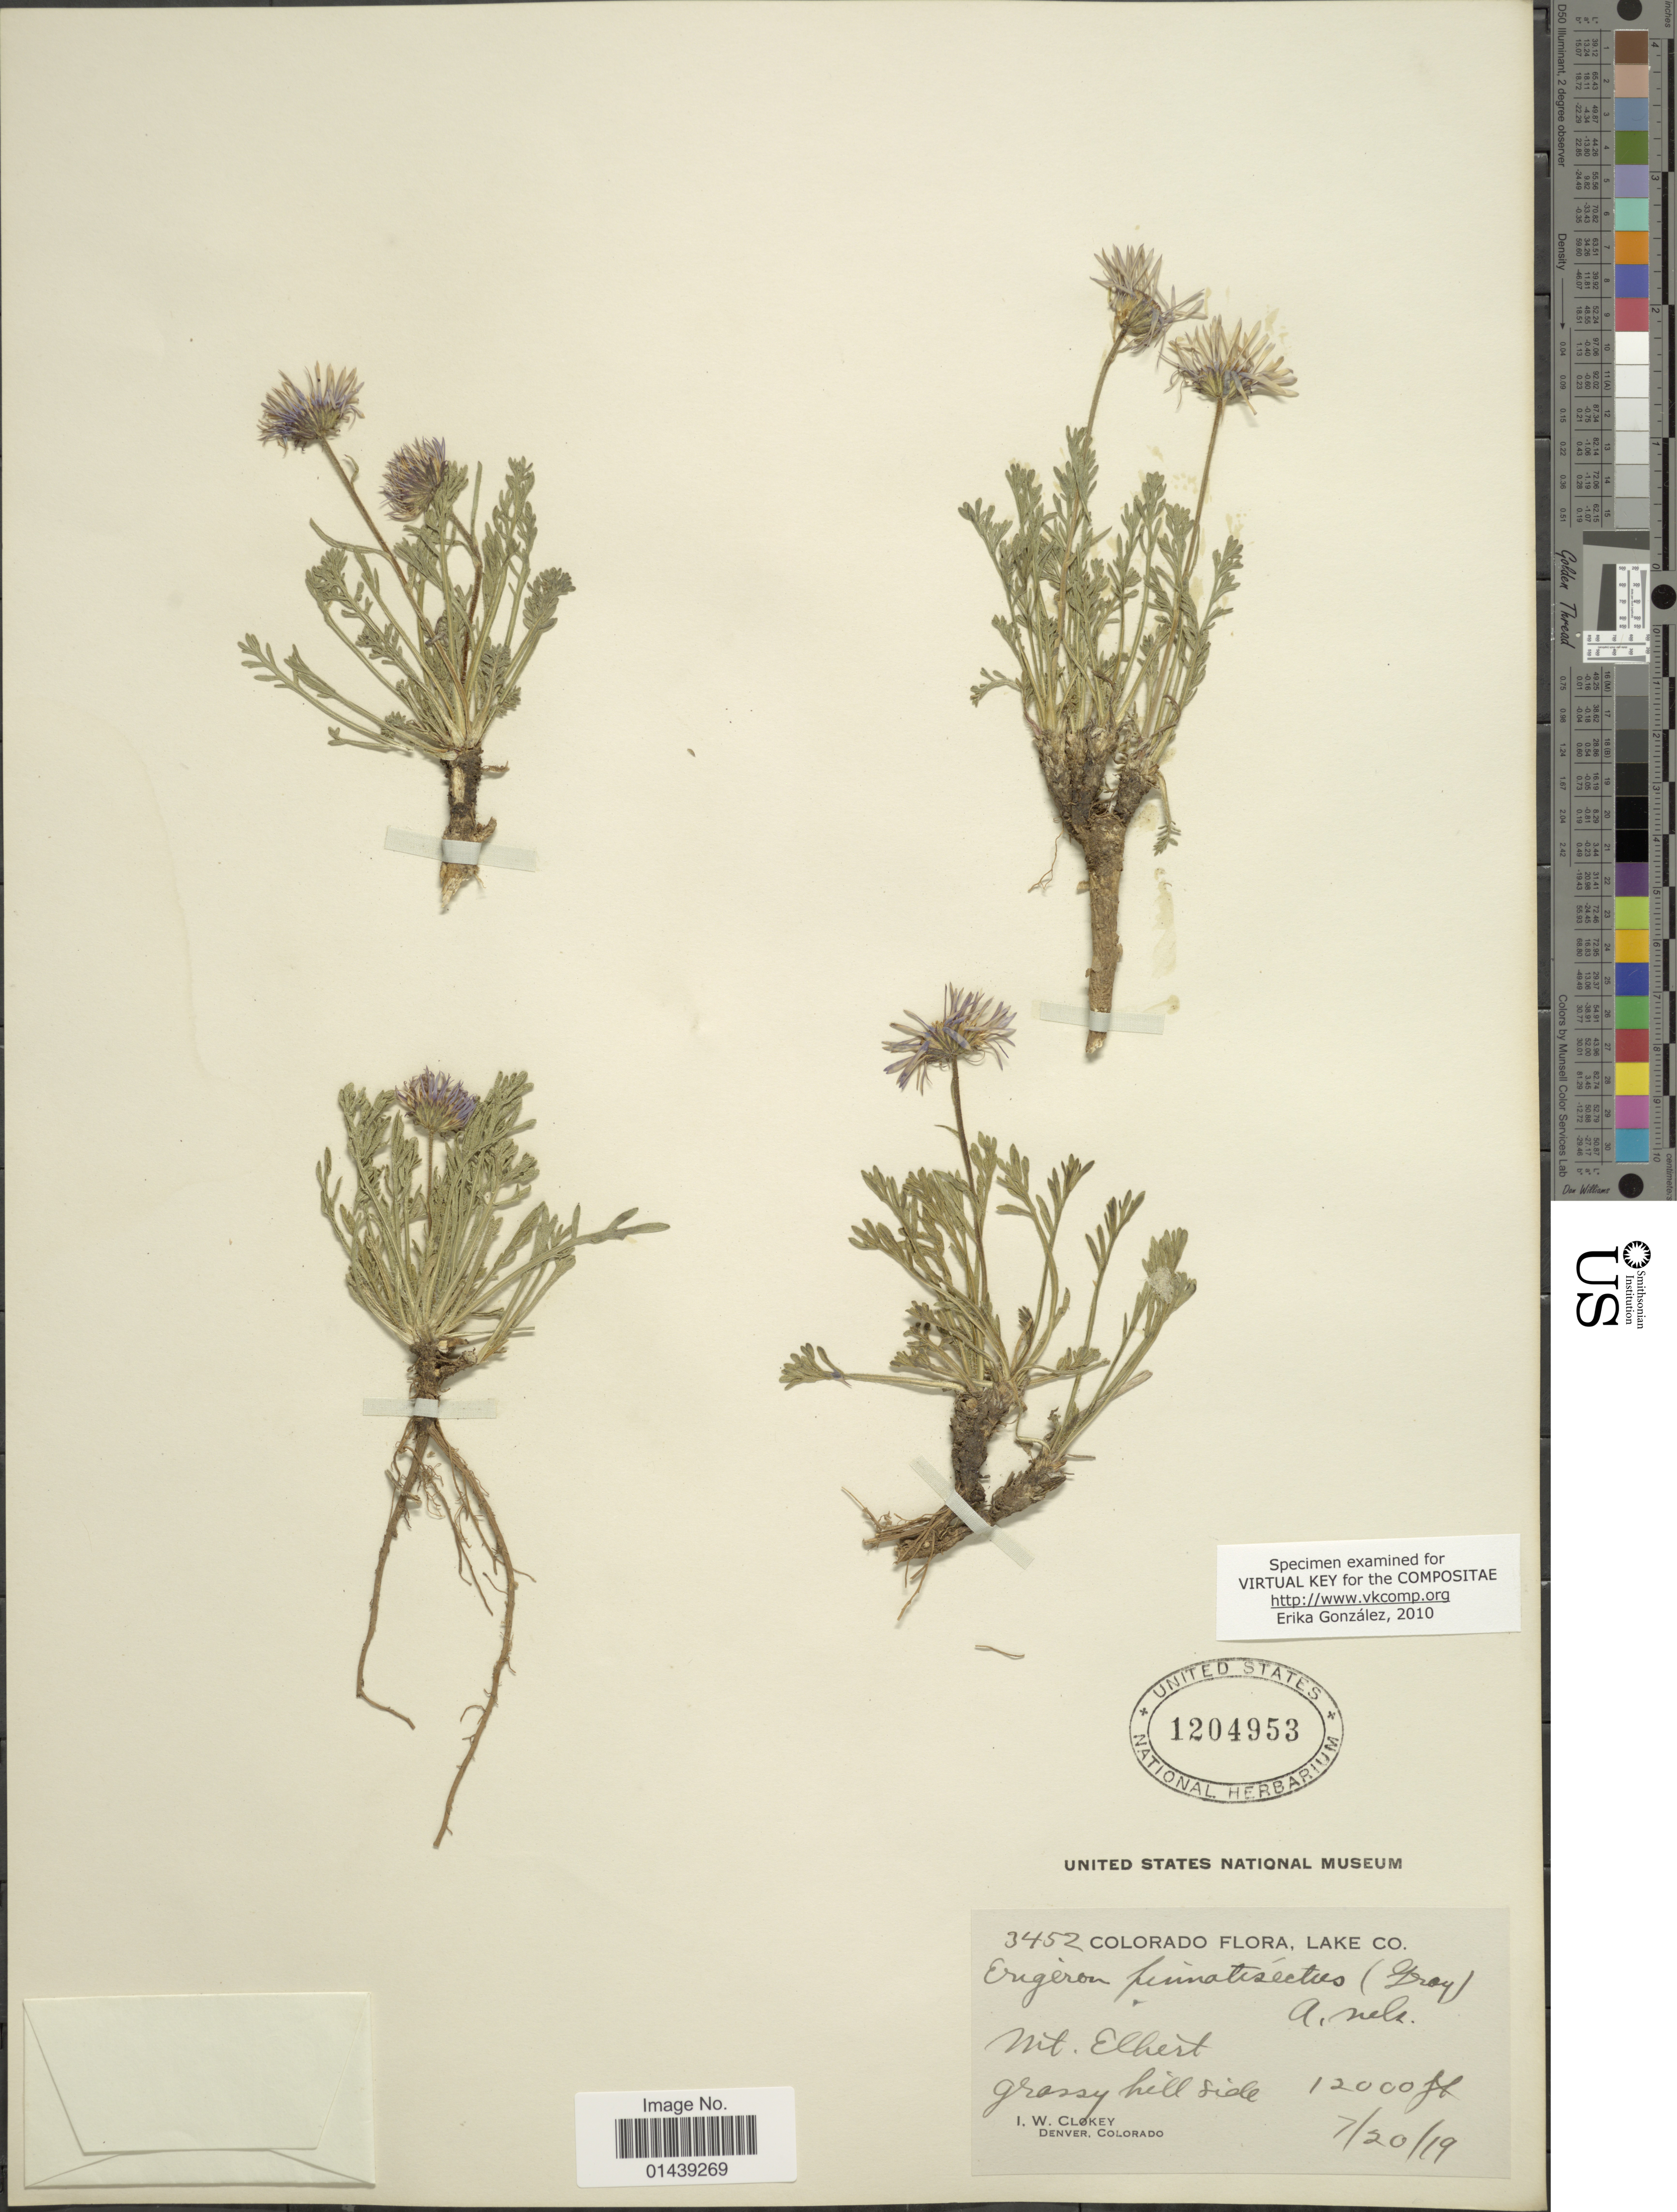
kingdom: Plantae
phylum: Tracheophyta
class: Magnoliopsida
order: Asterales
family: Asteraceae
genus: Erigeron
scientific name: Erigeron pinnatisectus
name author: (A. Gray) A. Nelson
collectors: I. W. Clokey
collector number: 3452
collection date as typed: Transcribed d/m/y: 20/7/19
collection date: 1919-07-20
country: United States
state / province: Colorado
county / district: Lake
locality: Lake Co. Mt. Elbert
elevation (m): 3658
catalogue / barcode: US 1204953